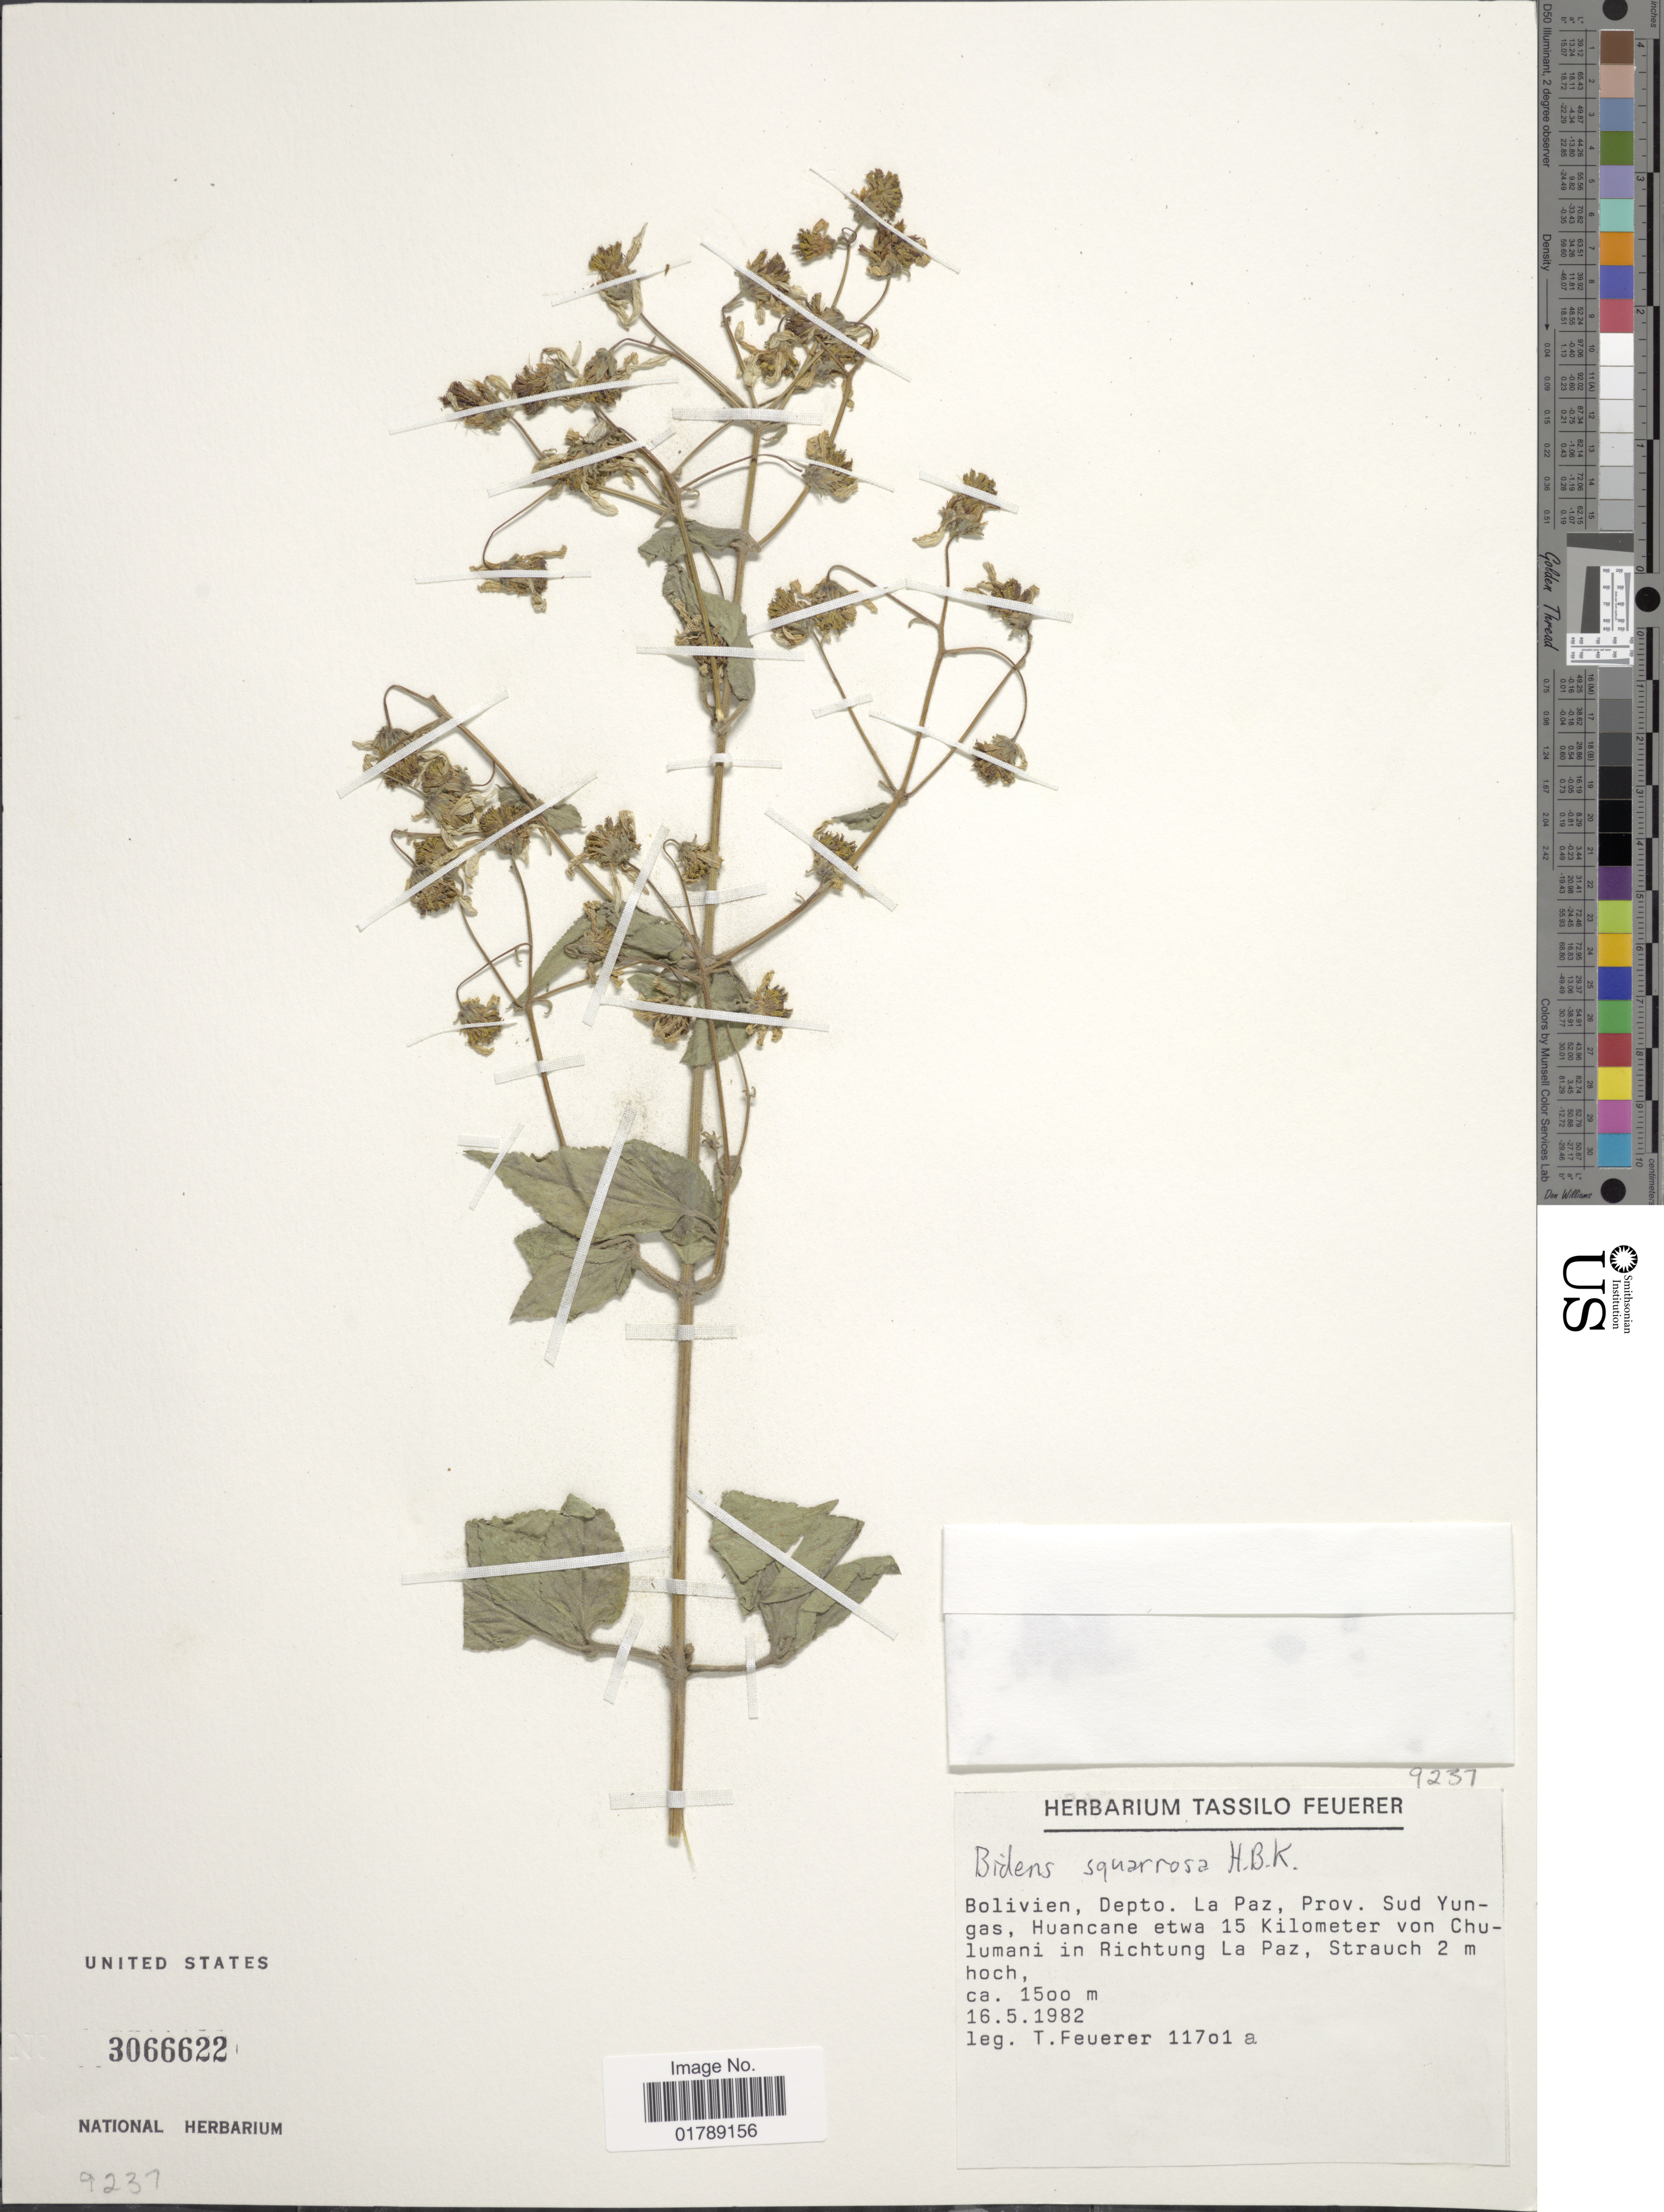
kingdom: Plantae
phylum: Tracheophyta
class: Magnoliopsida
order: Asterales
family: Asteraceae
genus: Bidens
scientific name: Bidens squarrosa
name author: Kunth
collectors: T. Feuerer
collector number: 11701a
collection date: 1982-05-16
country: Bolivia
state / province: La Paz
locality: Prov. Sud Yungas, Huancane etwa 15 Kilometer von Chulumani in Richtung La Paz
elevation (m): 1500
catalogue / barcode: US 3066622